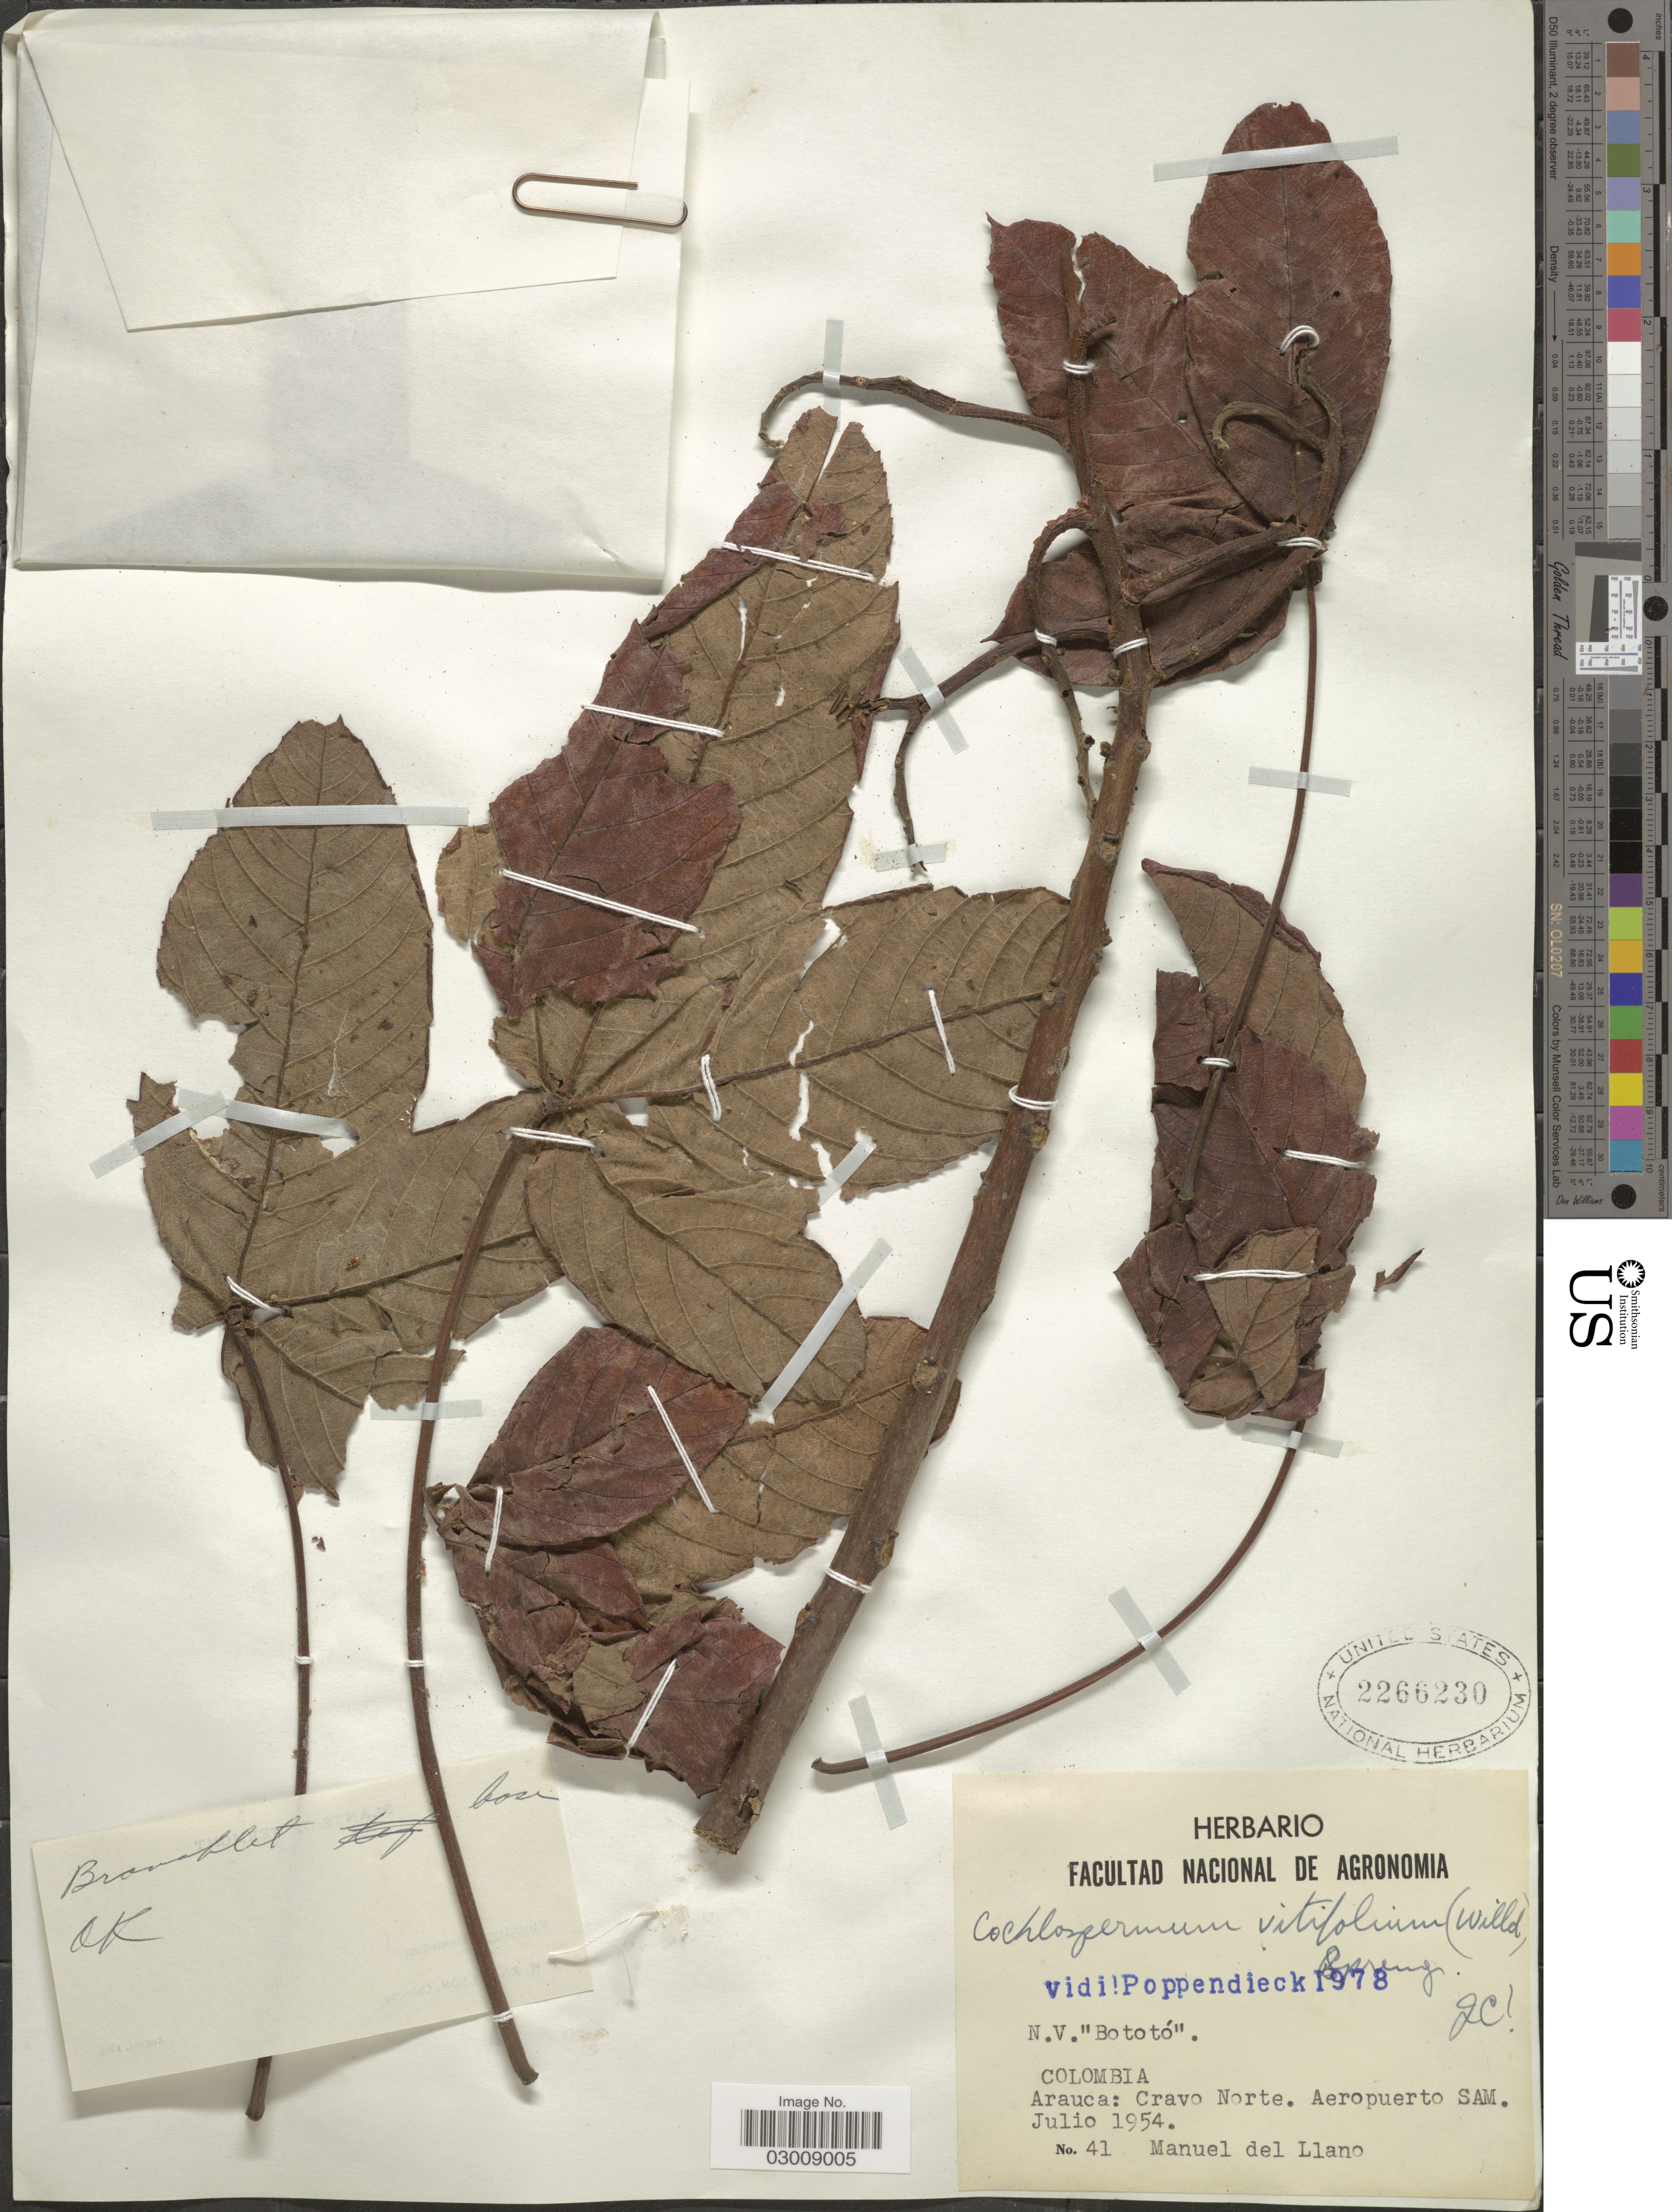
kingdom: Plantae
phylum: Tracheophyta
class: Magnoliopsida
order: Malvales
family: Cochlospermaceae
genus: Cochlospermum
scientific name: Cochlospermum vitifolium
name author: (Willd.) Spreng.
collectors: M. d. Llano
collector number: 41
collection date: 1954-07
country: Colombia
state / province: Arauca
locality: Cravo Norte. Aeropuerto SAM.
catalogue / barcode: US 2266230